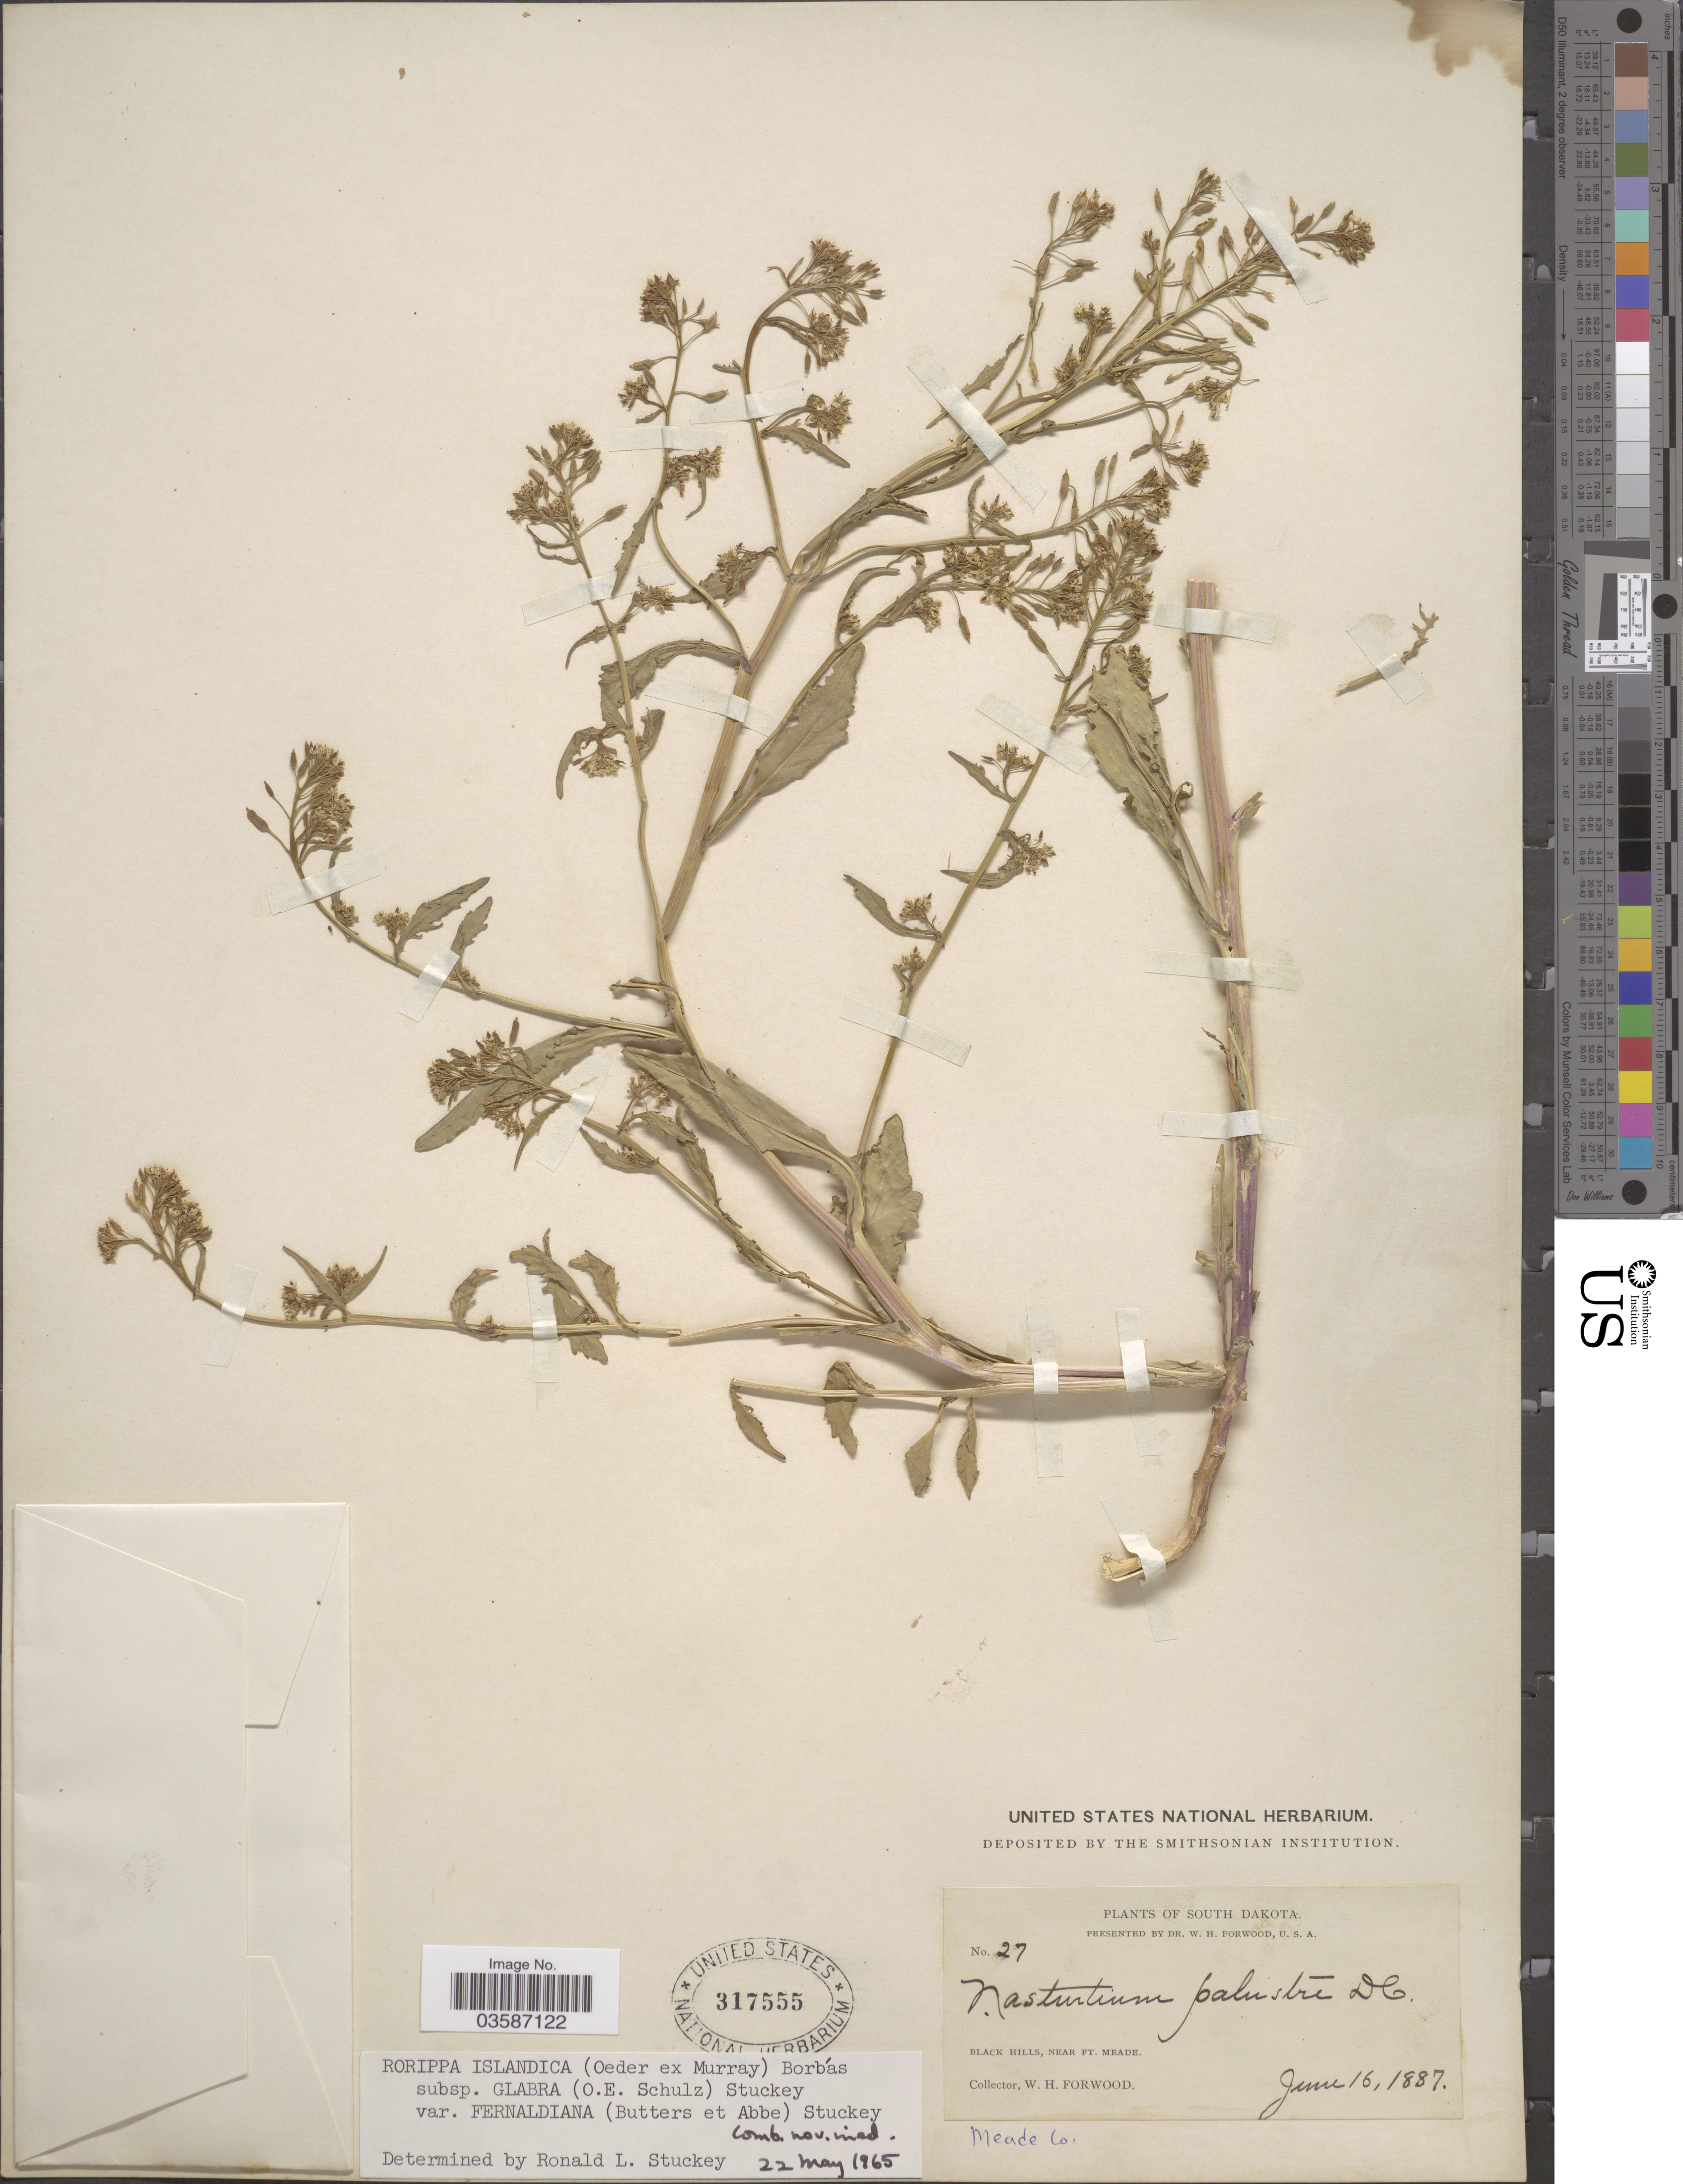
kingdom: Plantae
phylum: Tracheophyta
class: Magnoliopsida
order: Brassicales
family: Brassicaceae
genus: Rorippa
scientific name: Rorippa islandica var. fernaldiana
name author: Butters & Abbe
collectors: W. Forwood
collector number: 27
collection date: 1887-06-16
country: United States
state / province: South Dakota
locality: Black Hills, near Ft. Meade. Meade Co.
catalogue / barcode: US 317555